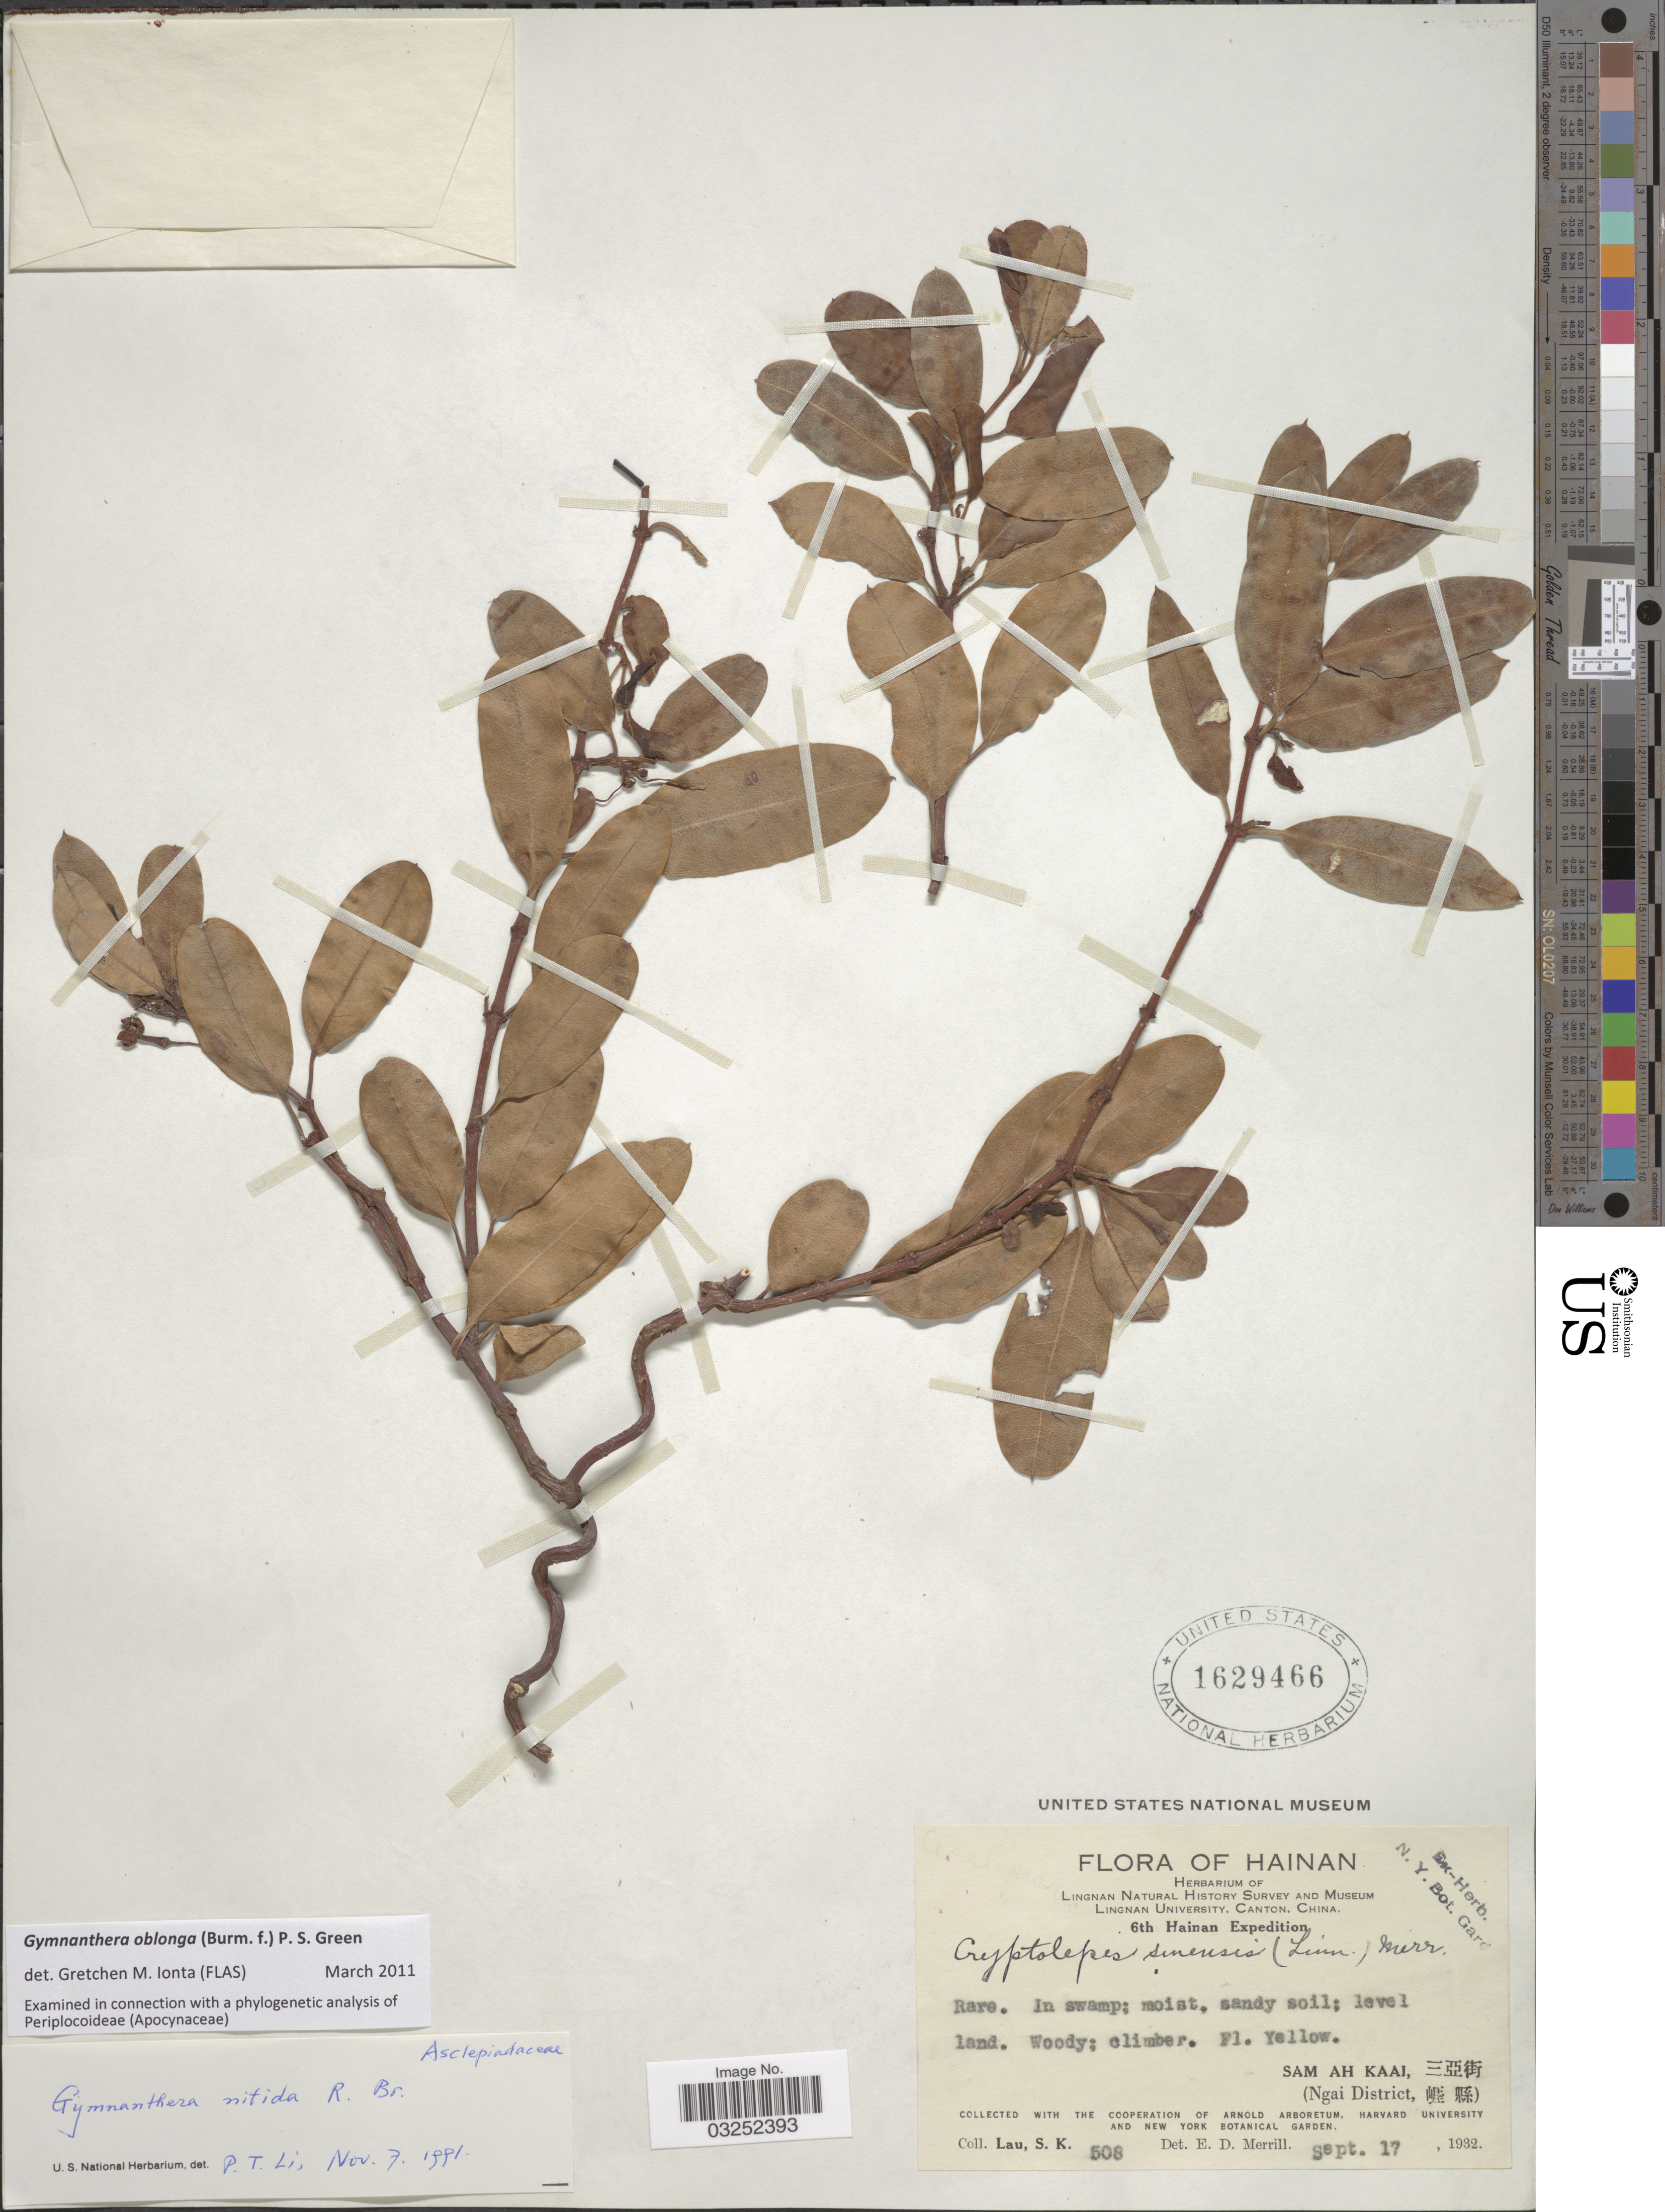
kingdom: Plantae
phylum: Tracheophyta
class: Magnoliopsida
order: Gentianales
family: Apocynaceae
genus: Gymnanthera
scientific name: Gymnanthera oblonga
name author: (Burm. f.) P.S. Green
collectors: S. K. Lau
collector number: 508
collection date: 1932-09-17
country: China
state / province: Hainan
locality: Sam Ah Kaai (Ngai District.)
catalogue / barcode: US 1629466